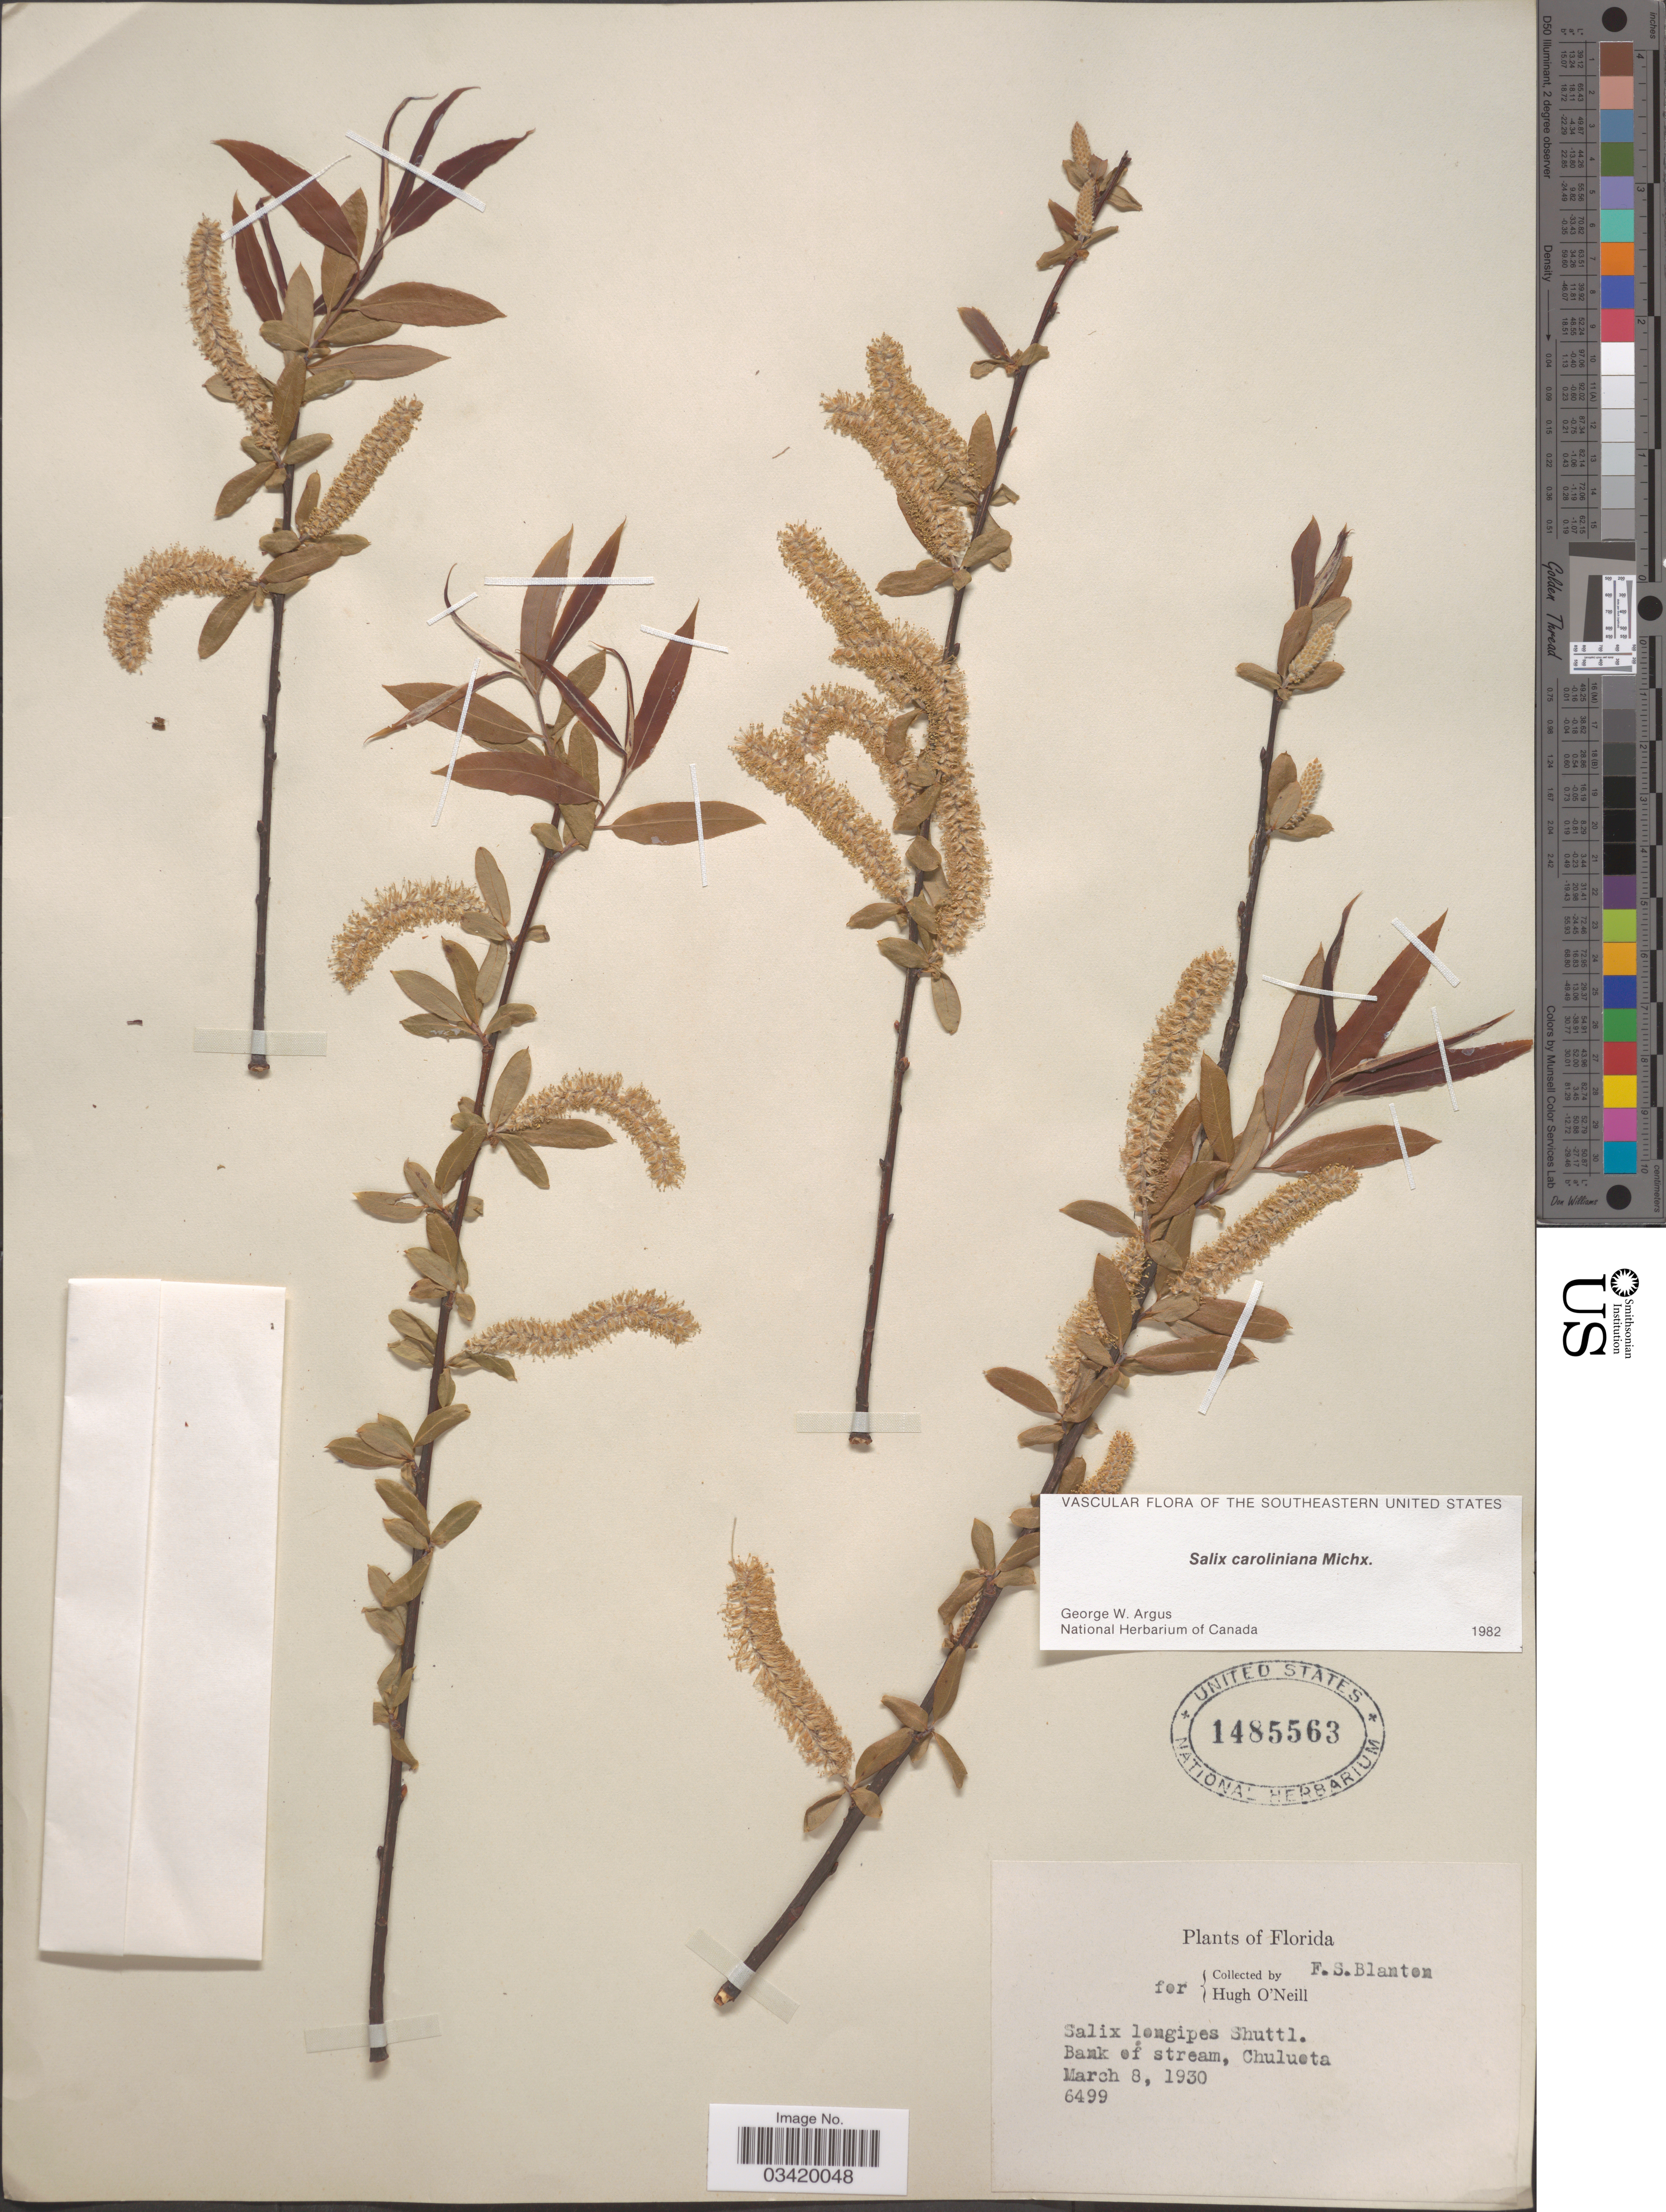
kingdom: Plantae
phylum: Tracheophyta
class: Magnoliopsida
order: Malpighiales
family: Salicaceae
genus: Salix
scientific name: Salix caroliniana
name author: Michx.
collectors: F. S. Blanton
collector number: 6499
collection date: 1930-03-08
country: United States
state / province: Florida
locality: Bank of stream, Chuluota.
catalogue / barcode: US 1485563